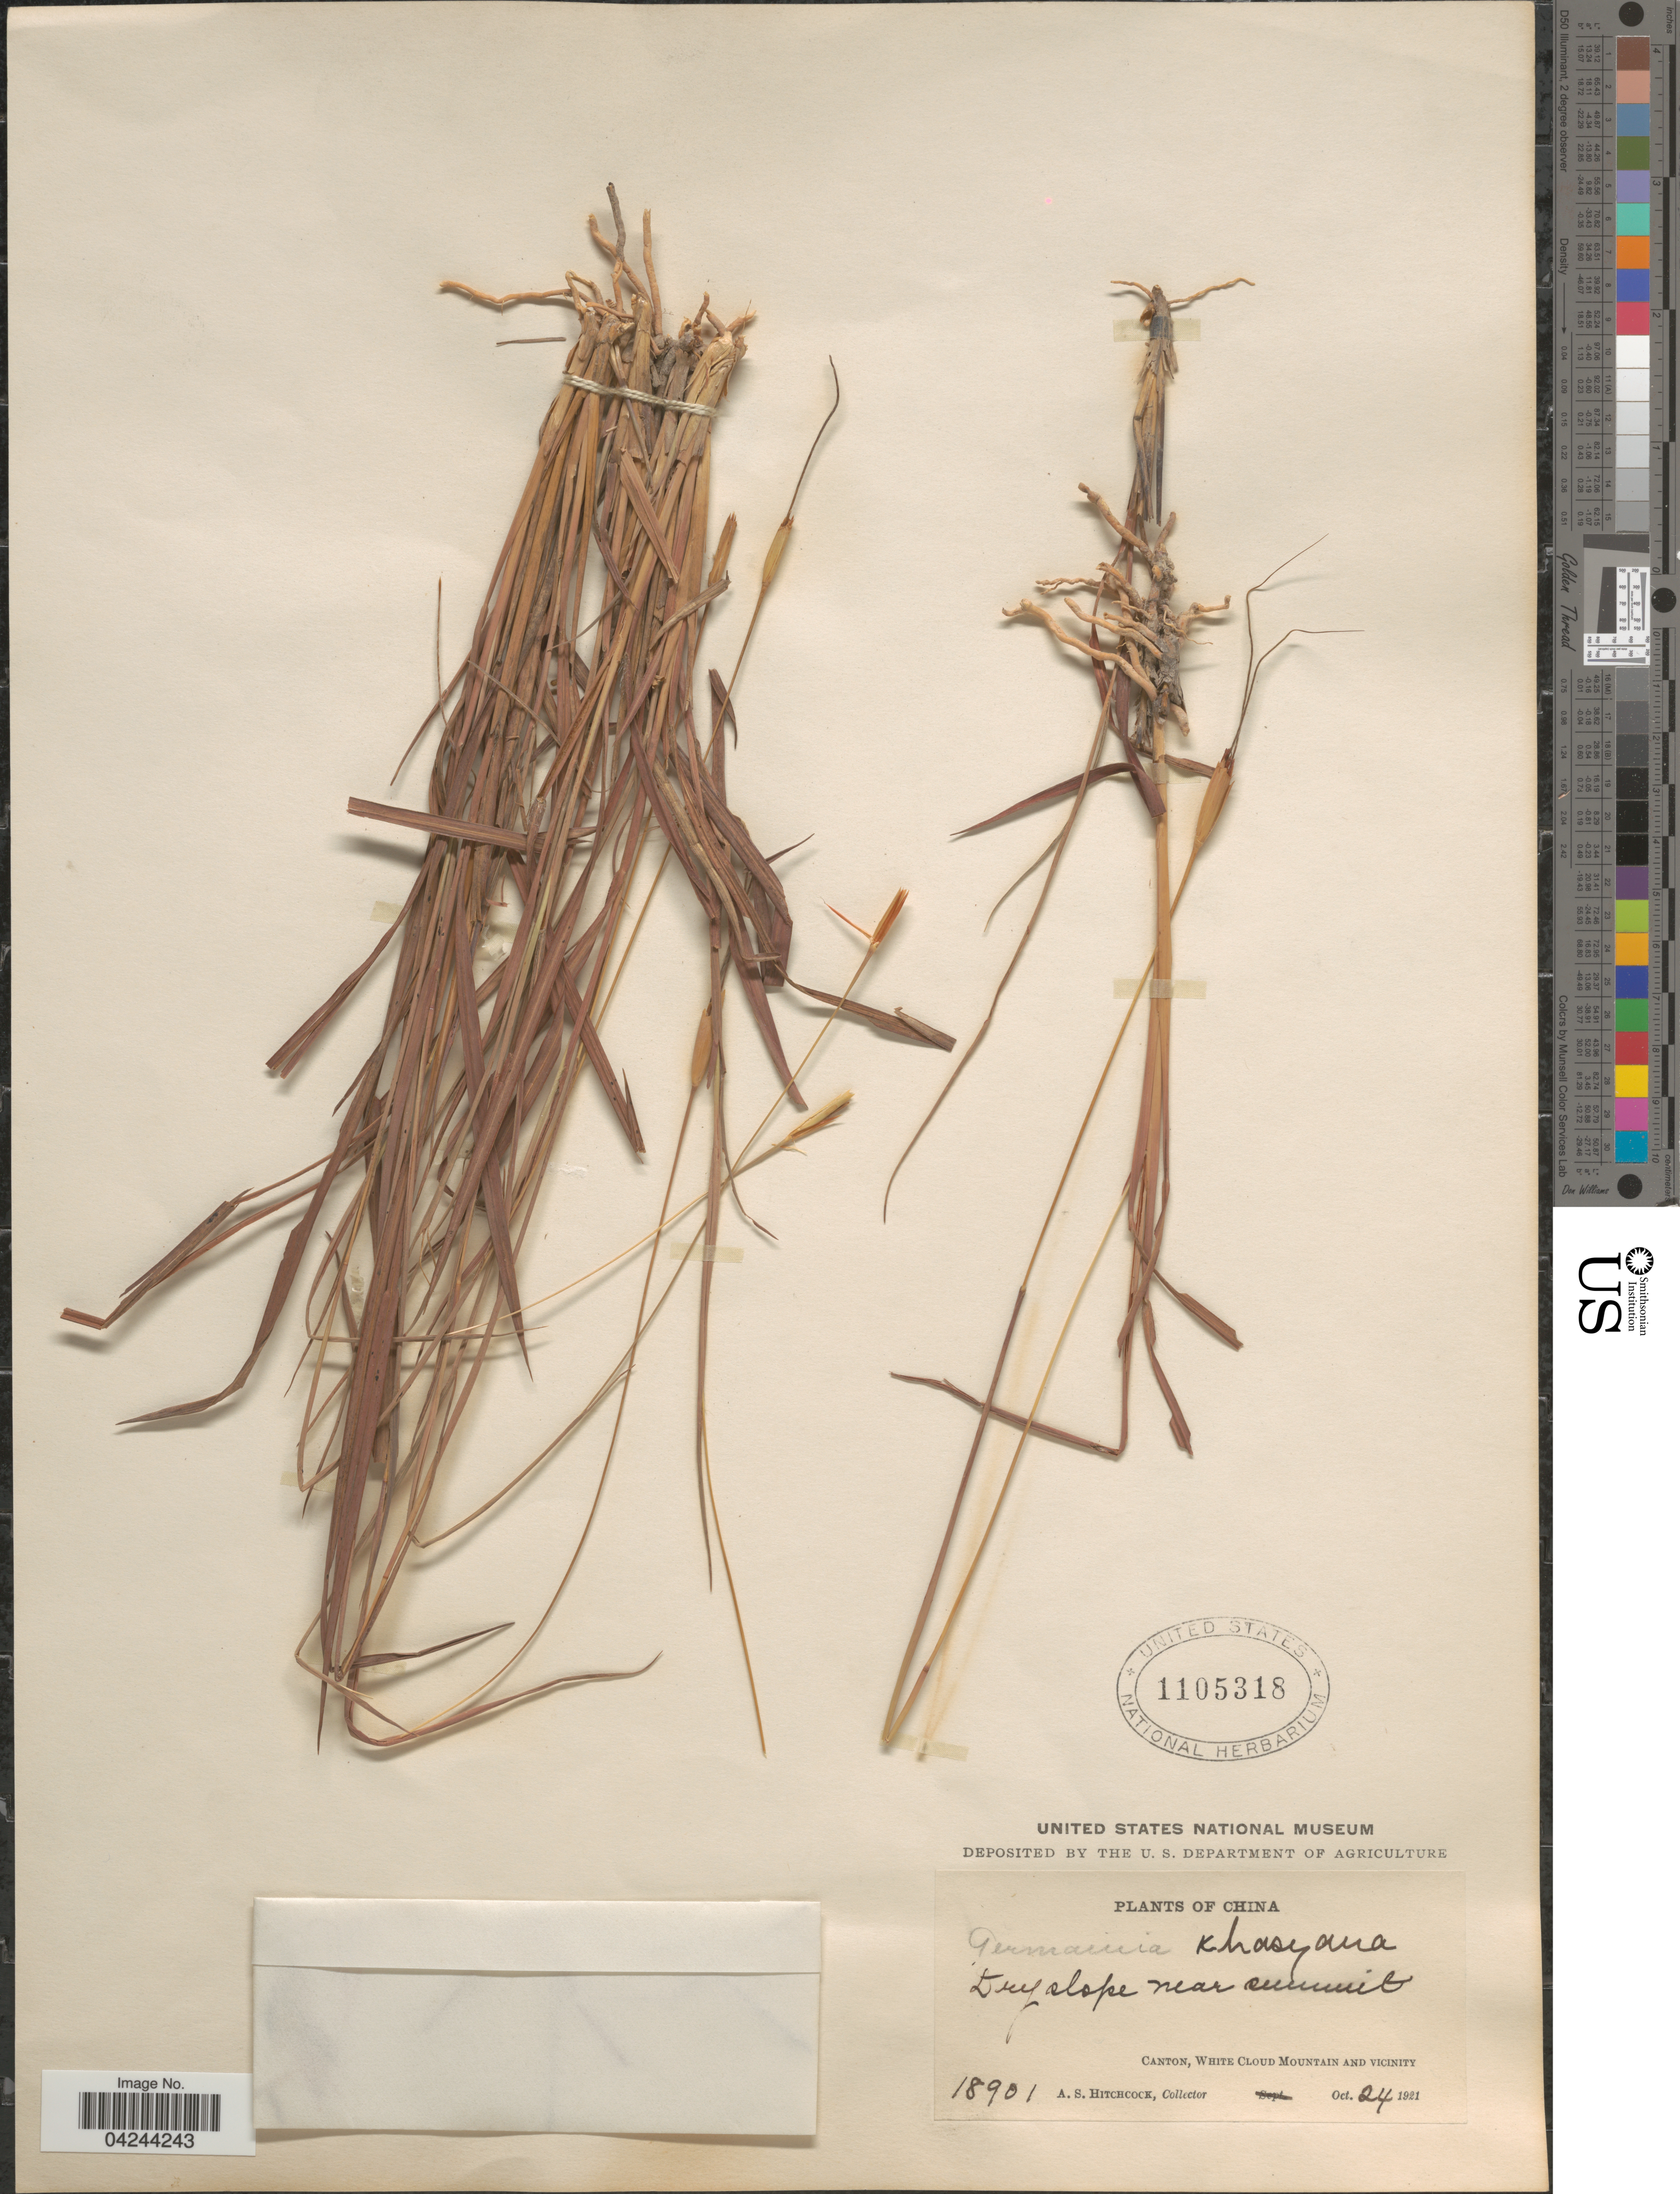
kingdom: Plantae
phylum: Tracheophyta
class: Liliopsida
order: Poales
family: Poaceae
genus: Germainia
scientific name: Germainia capitata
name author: Balansa & Poitr.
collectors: A. S. Hitchcock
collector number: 18901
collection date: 1921-10-24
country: China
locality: Dry slope near summit. Canton, White Cloud Mountain and vicinity.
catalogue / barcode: US 1105318